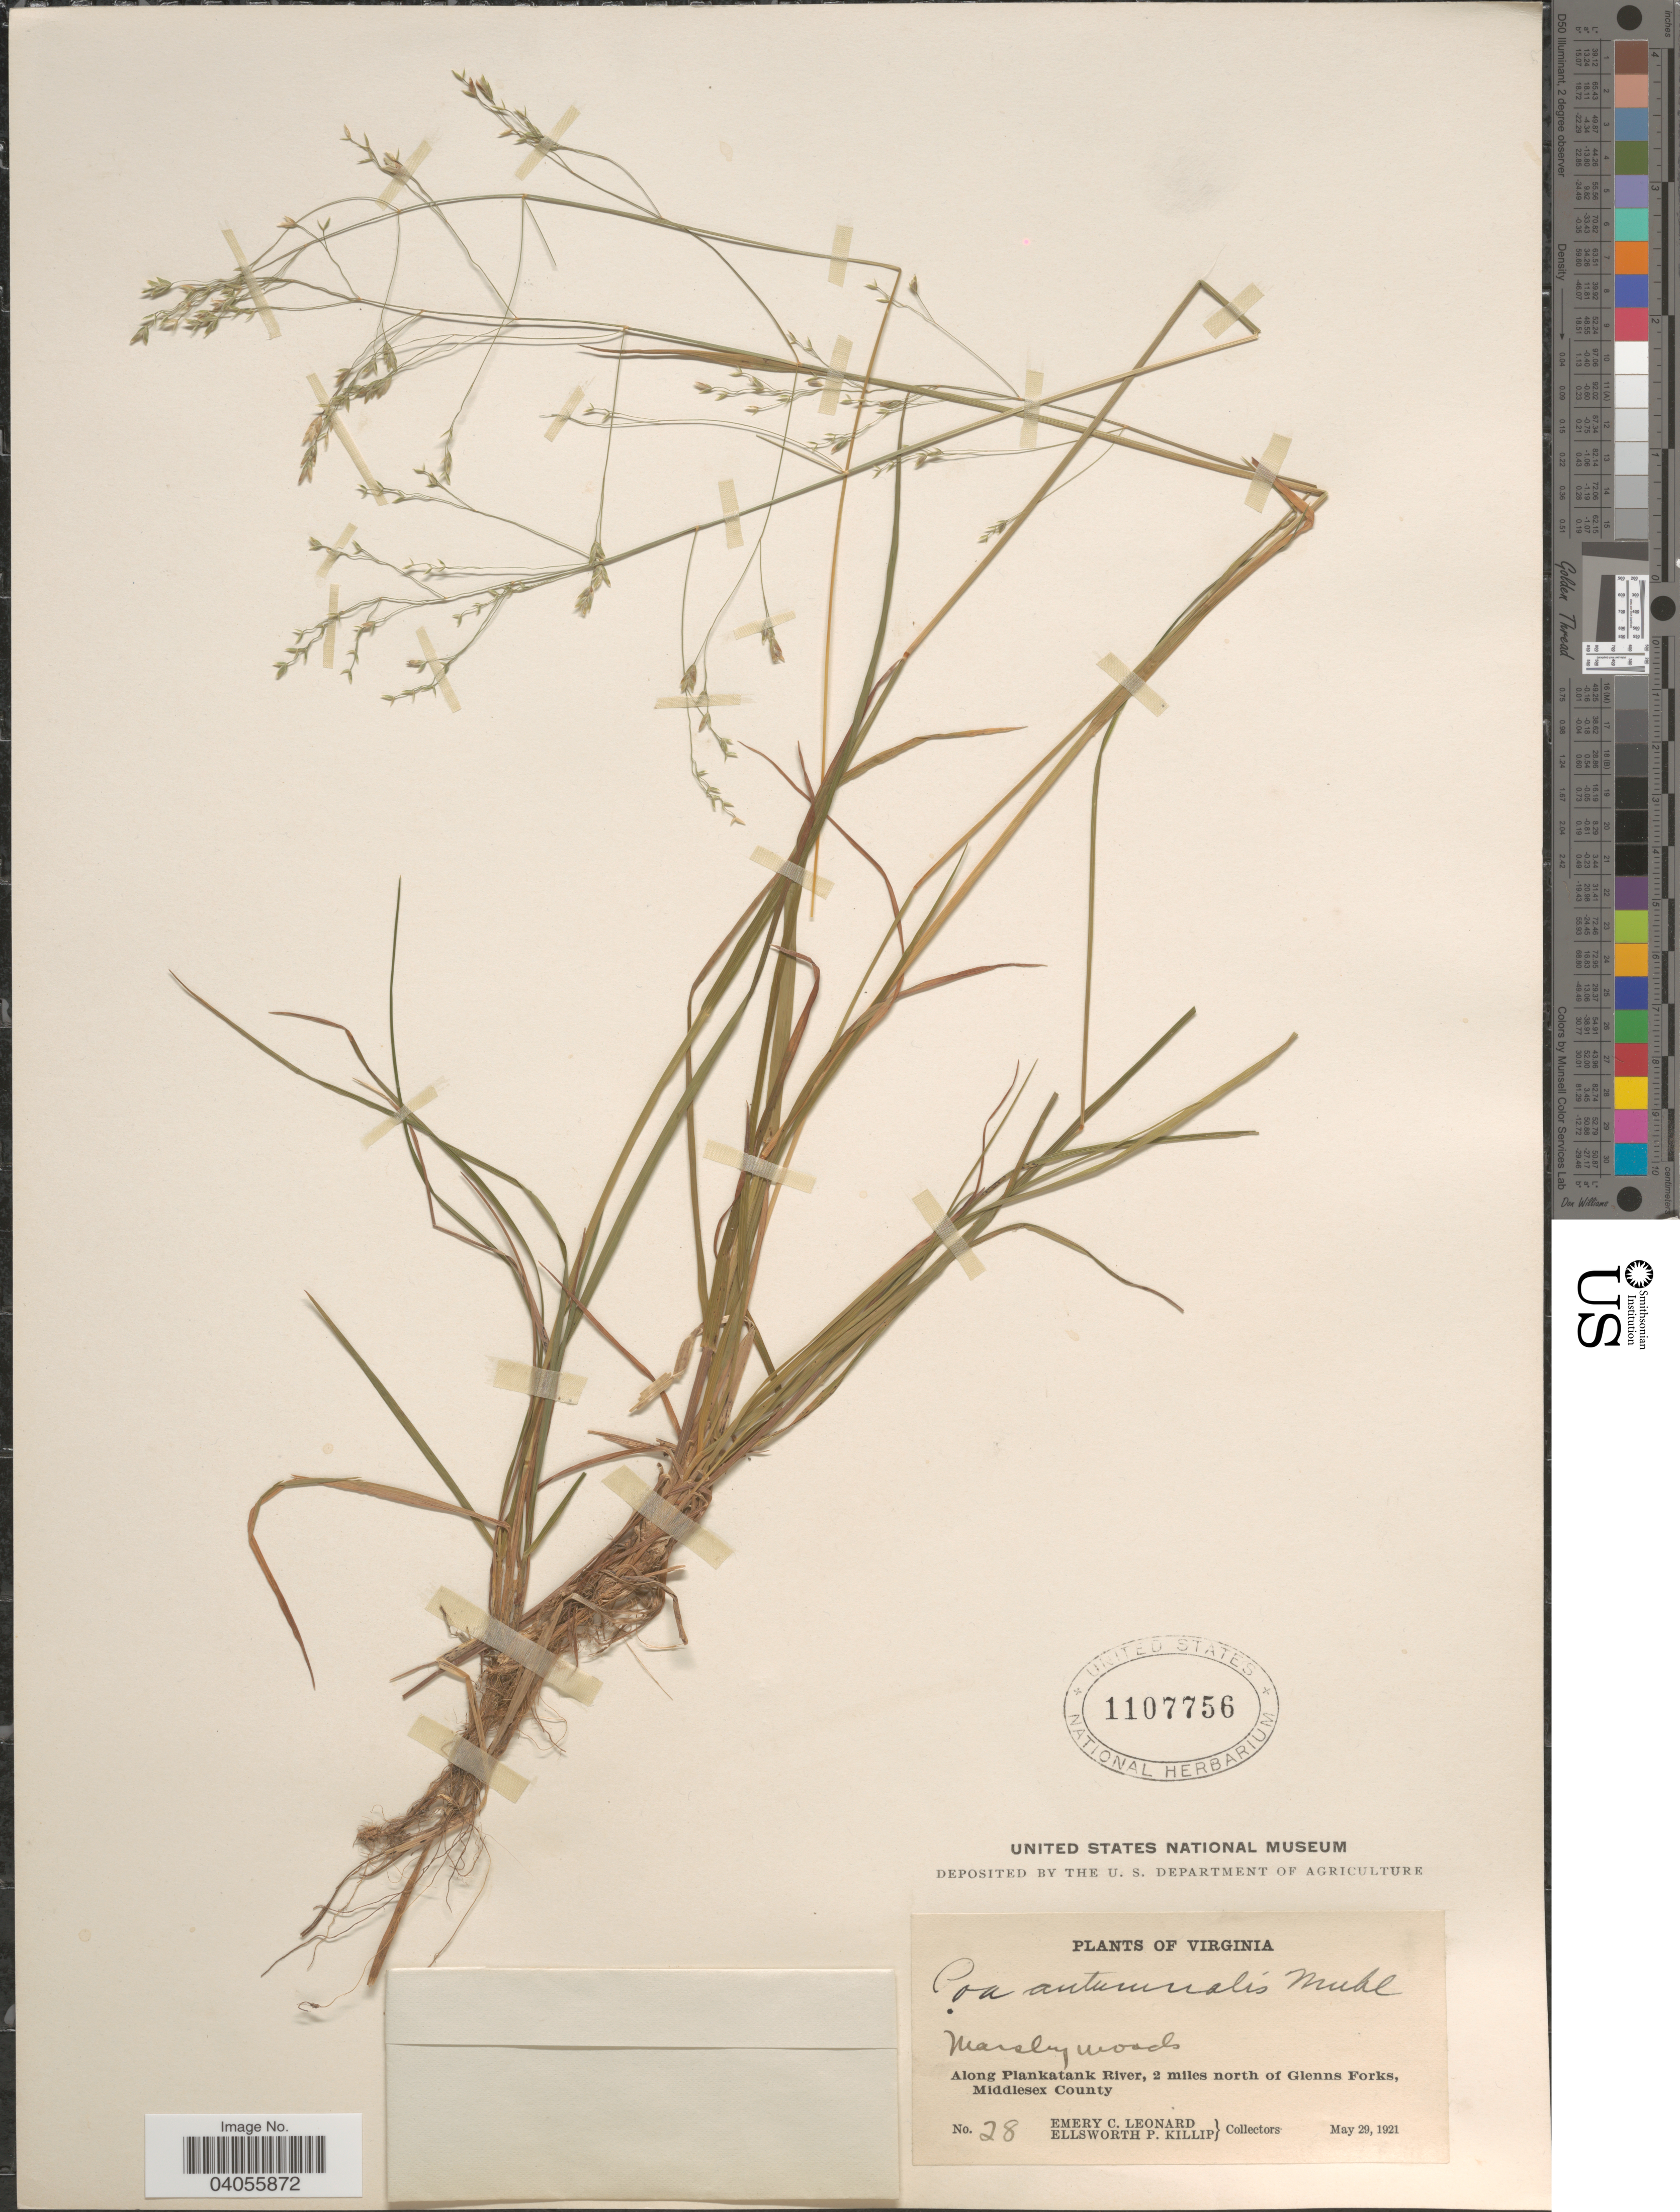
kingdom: Plantae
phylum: Tracheophyta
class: Liliopsida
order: Poales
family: Poaceae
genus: Poa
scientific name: Poa autumnalis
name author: Muhl. ex Elliott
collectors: E. C. Leonard & E. P. Killip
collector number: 28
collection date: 1921-05-29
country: United States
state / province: Virginia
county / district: Middlesex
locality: Marshy woods. Along Plankatank River, 2 miles north of Glenns Forks, Middlesex County.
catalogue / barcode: US 1107756